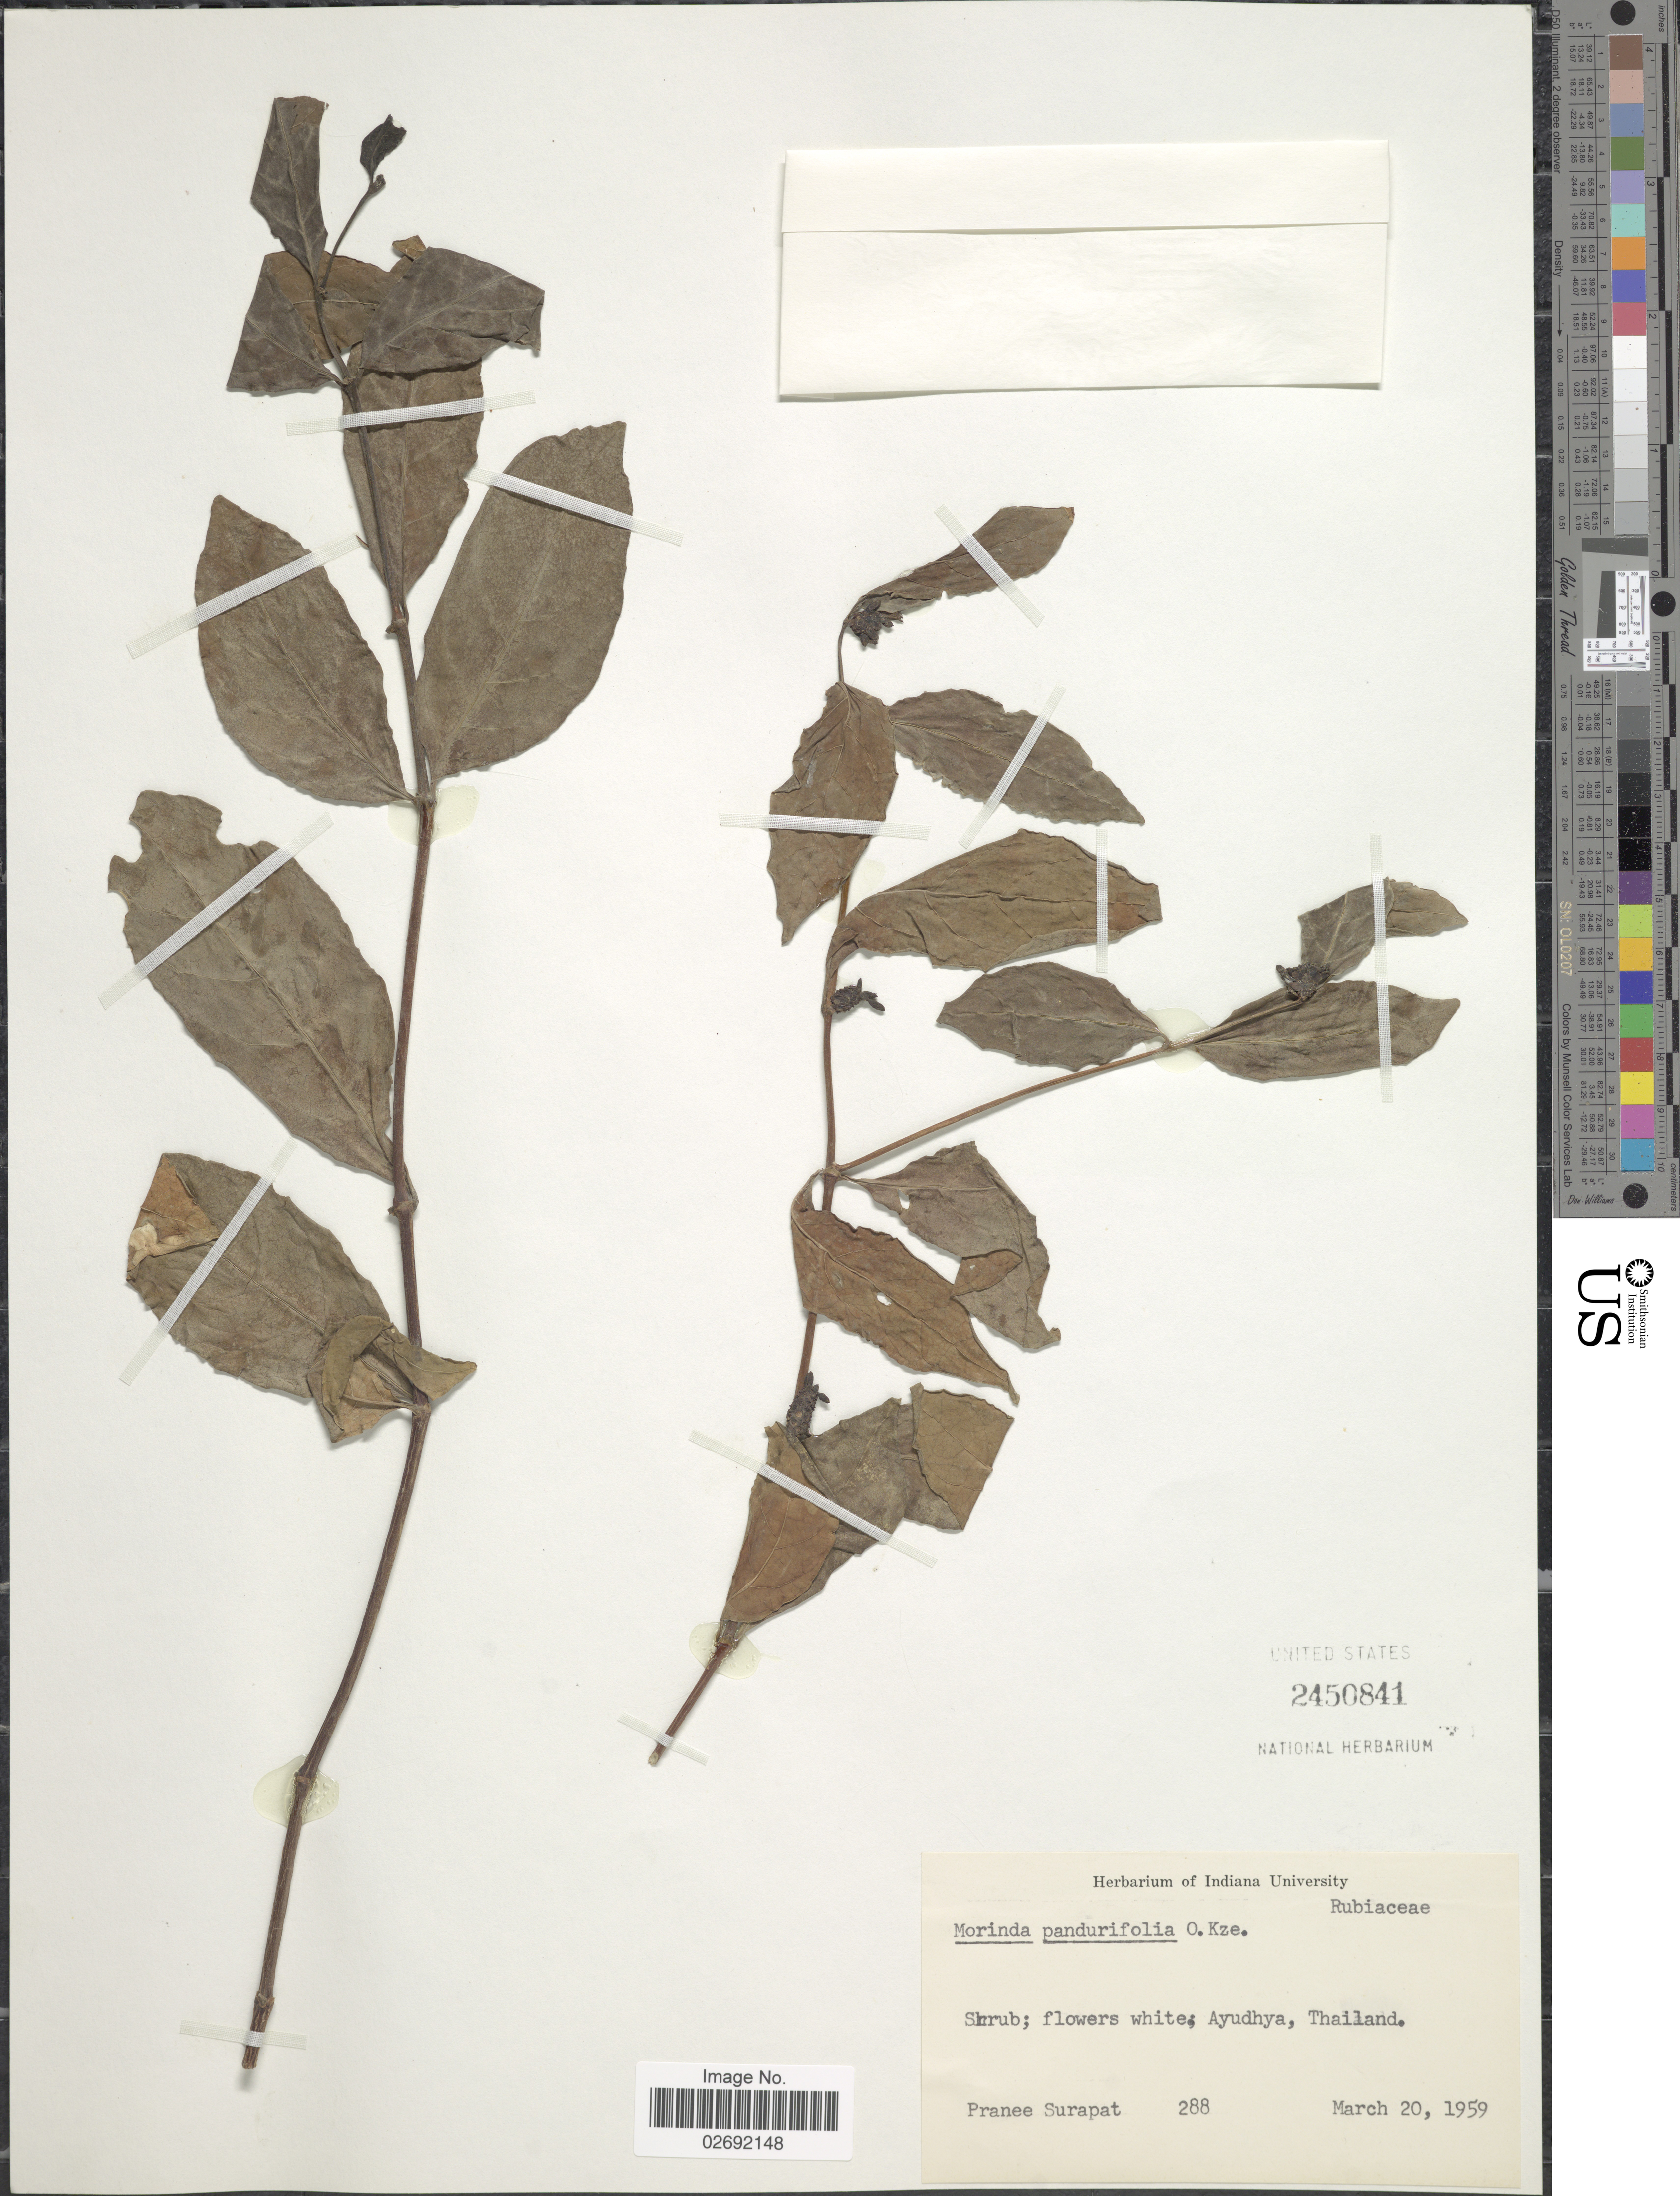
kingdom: Plantae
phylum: Tracheophyta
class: Magnoliopsida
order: Gentianales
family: Rubiaceae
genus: Morinda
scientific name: Morinda pandurifolia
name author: Kuntze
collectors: P. Surapat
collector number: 288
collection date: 1959-03-20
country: Thailand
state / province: Phra Nakhon Si Ayutthaya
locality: Ayudhya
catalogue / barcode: US 2450841